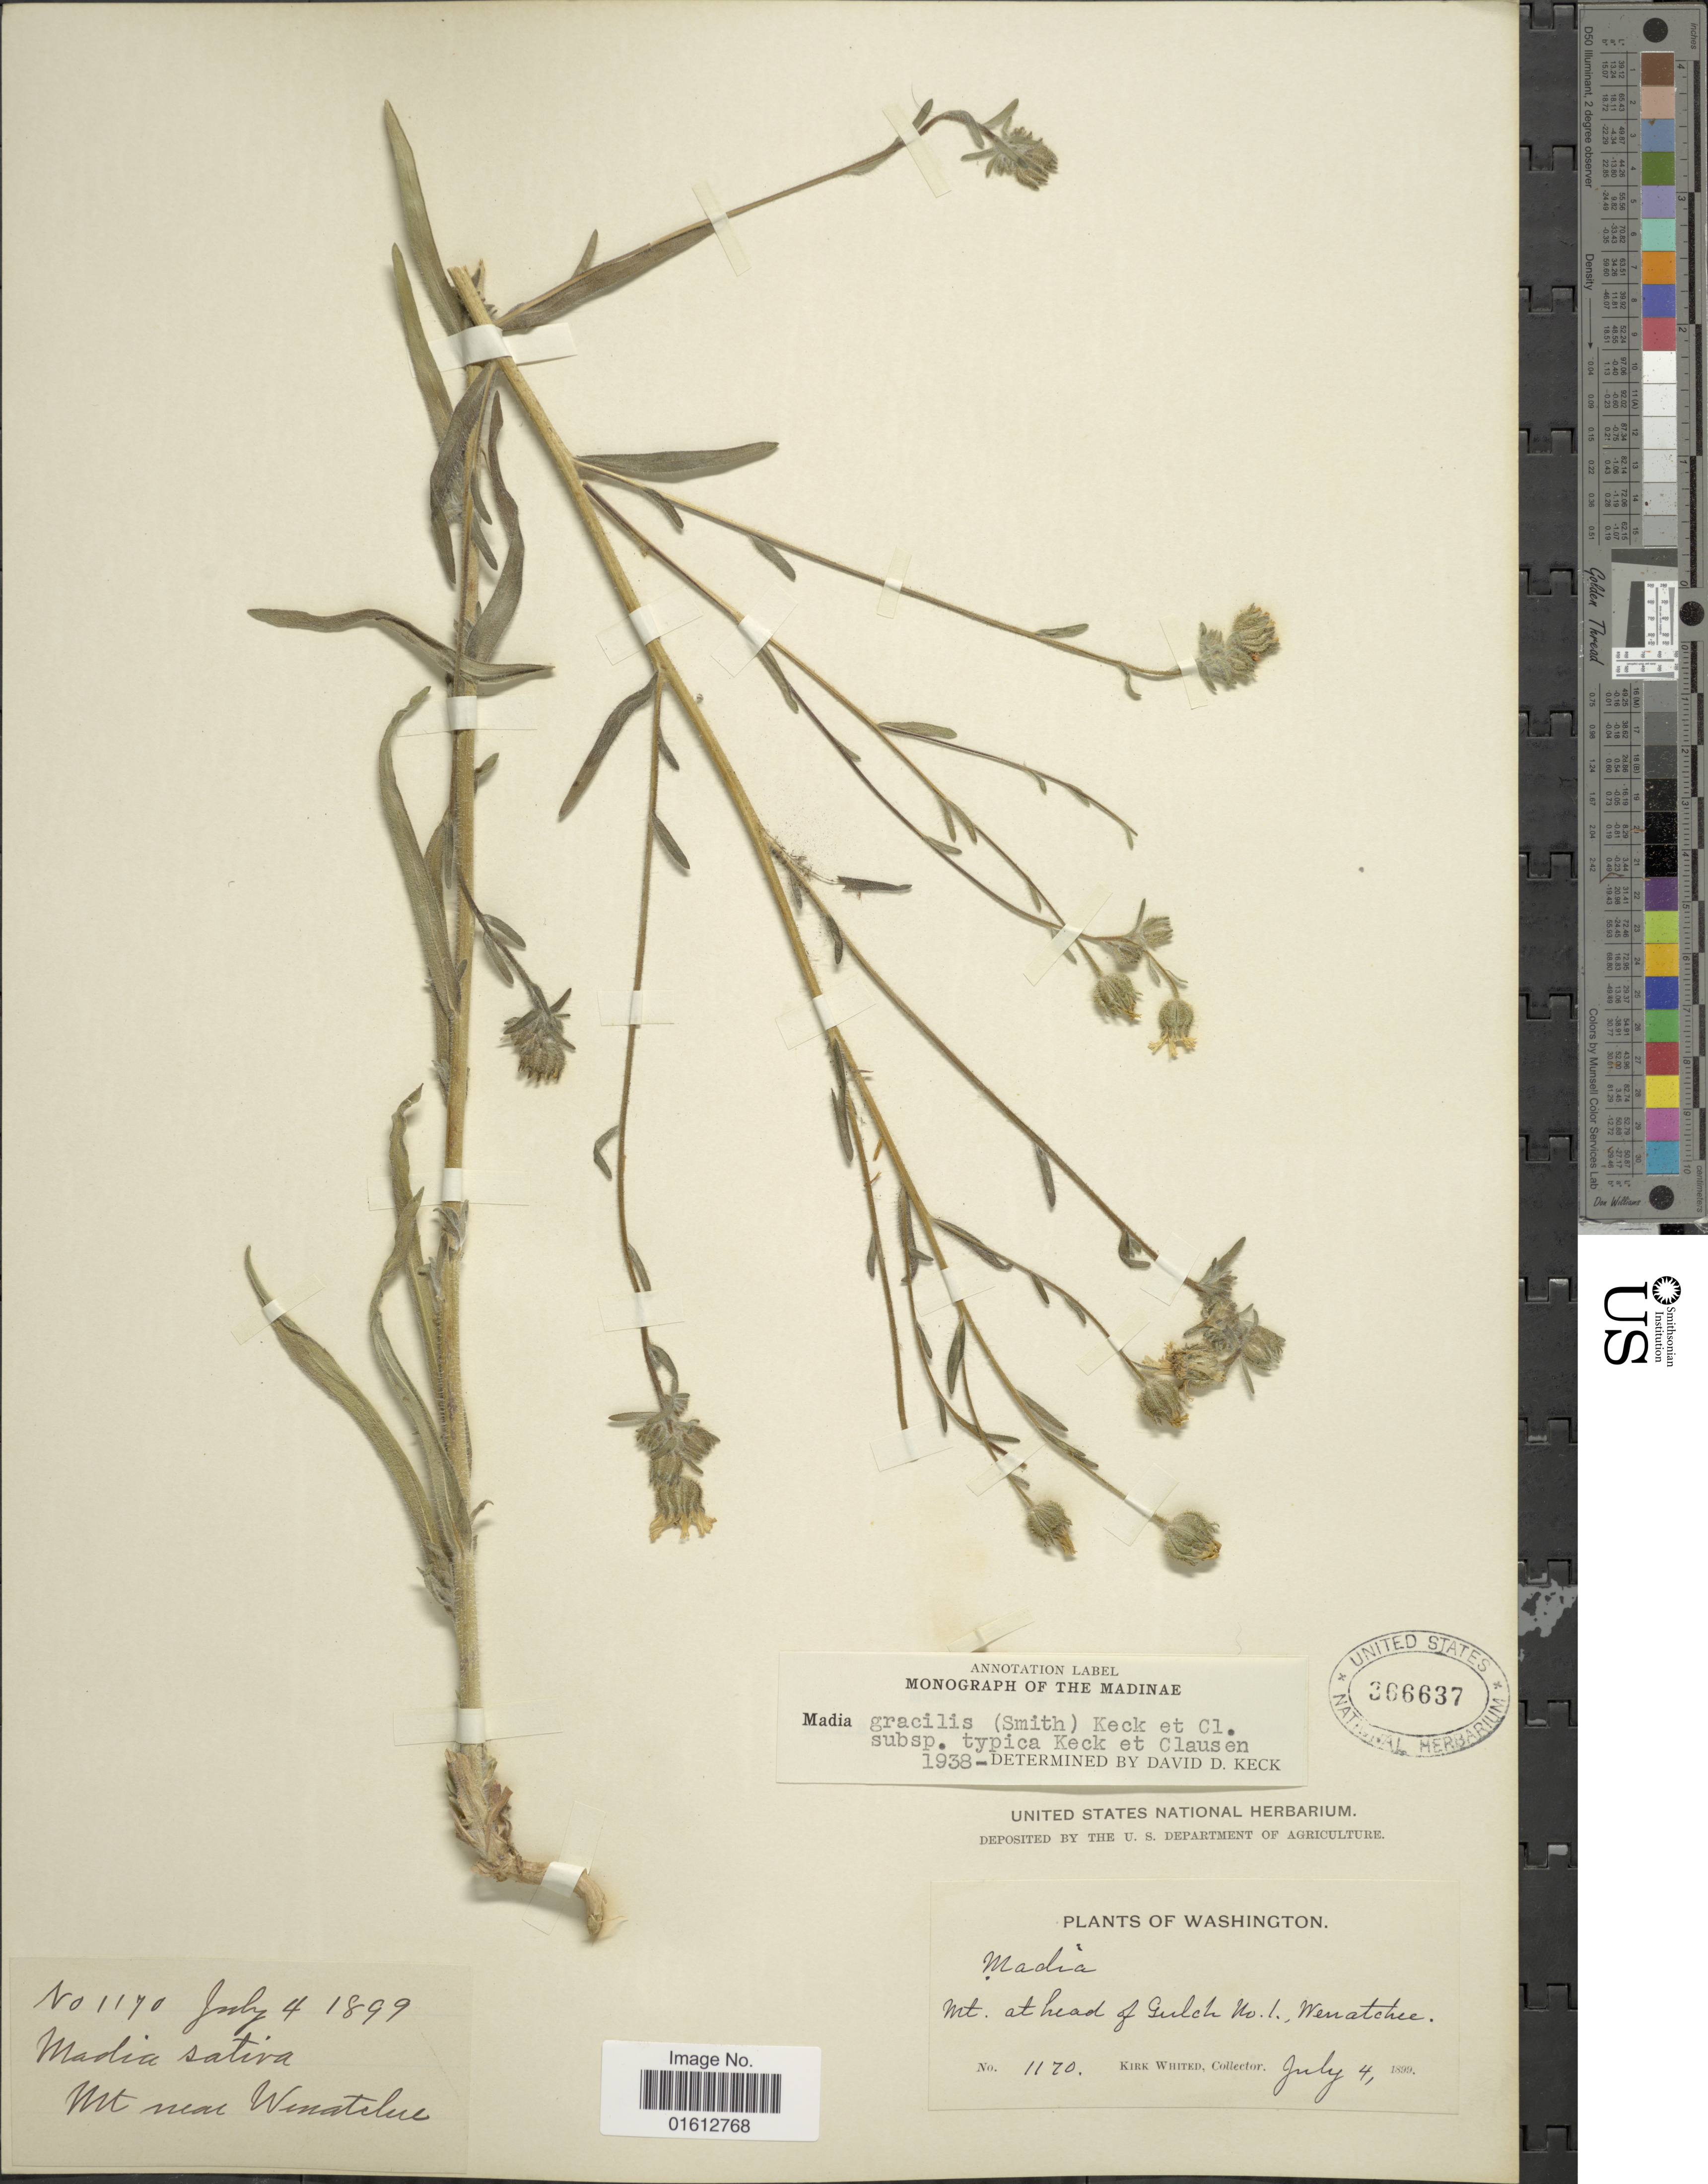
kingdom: Plantae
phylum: Tracheophyta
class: Magnoliopsida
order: Asterales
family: Asteraceae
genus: Madia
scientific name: Madia gracilis subsp. gracilis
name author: (Sm.) D.D. Keck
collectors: K. Whited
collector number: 1170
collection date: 1899-07-04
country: United States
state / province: Washington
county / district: Chelan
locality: Washington, Mt. at head of Gulch No. 1 Wenatchee.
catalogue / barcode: US 366637